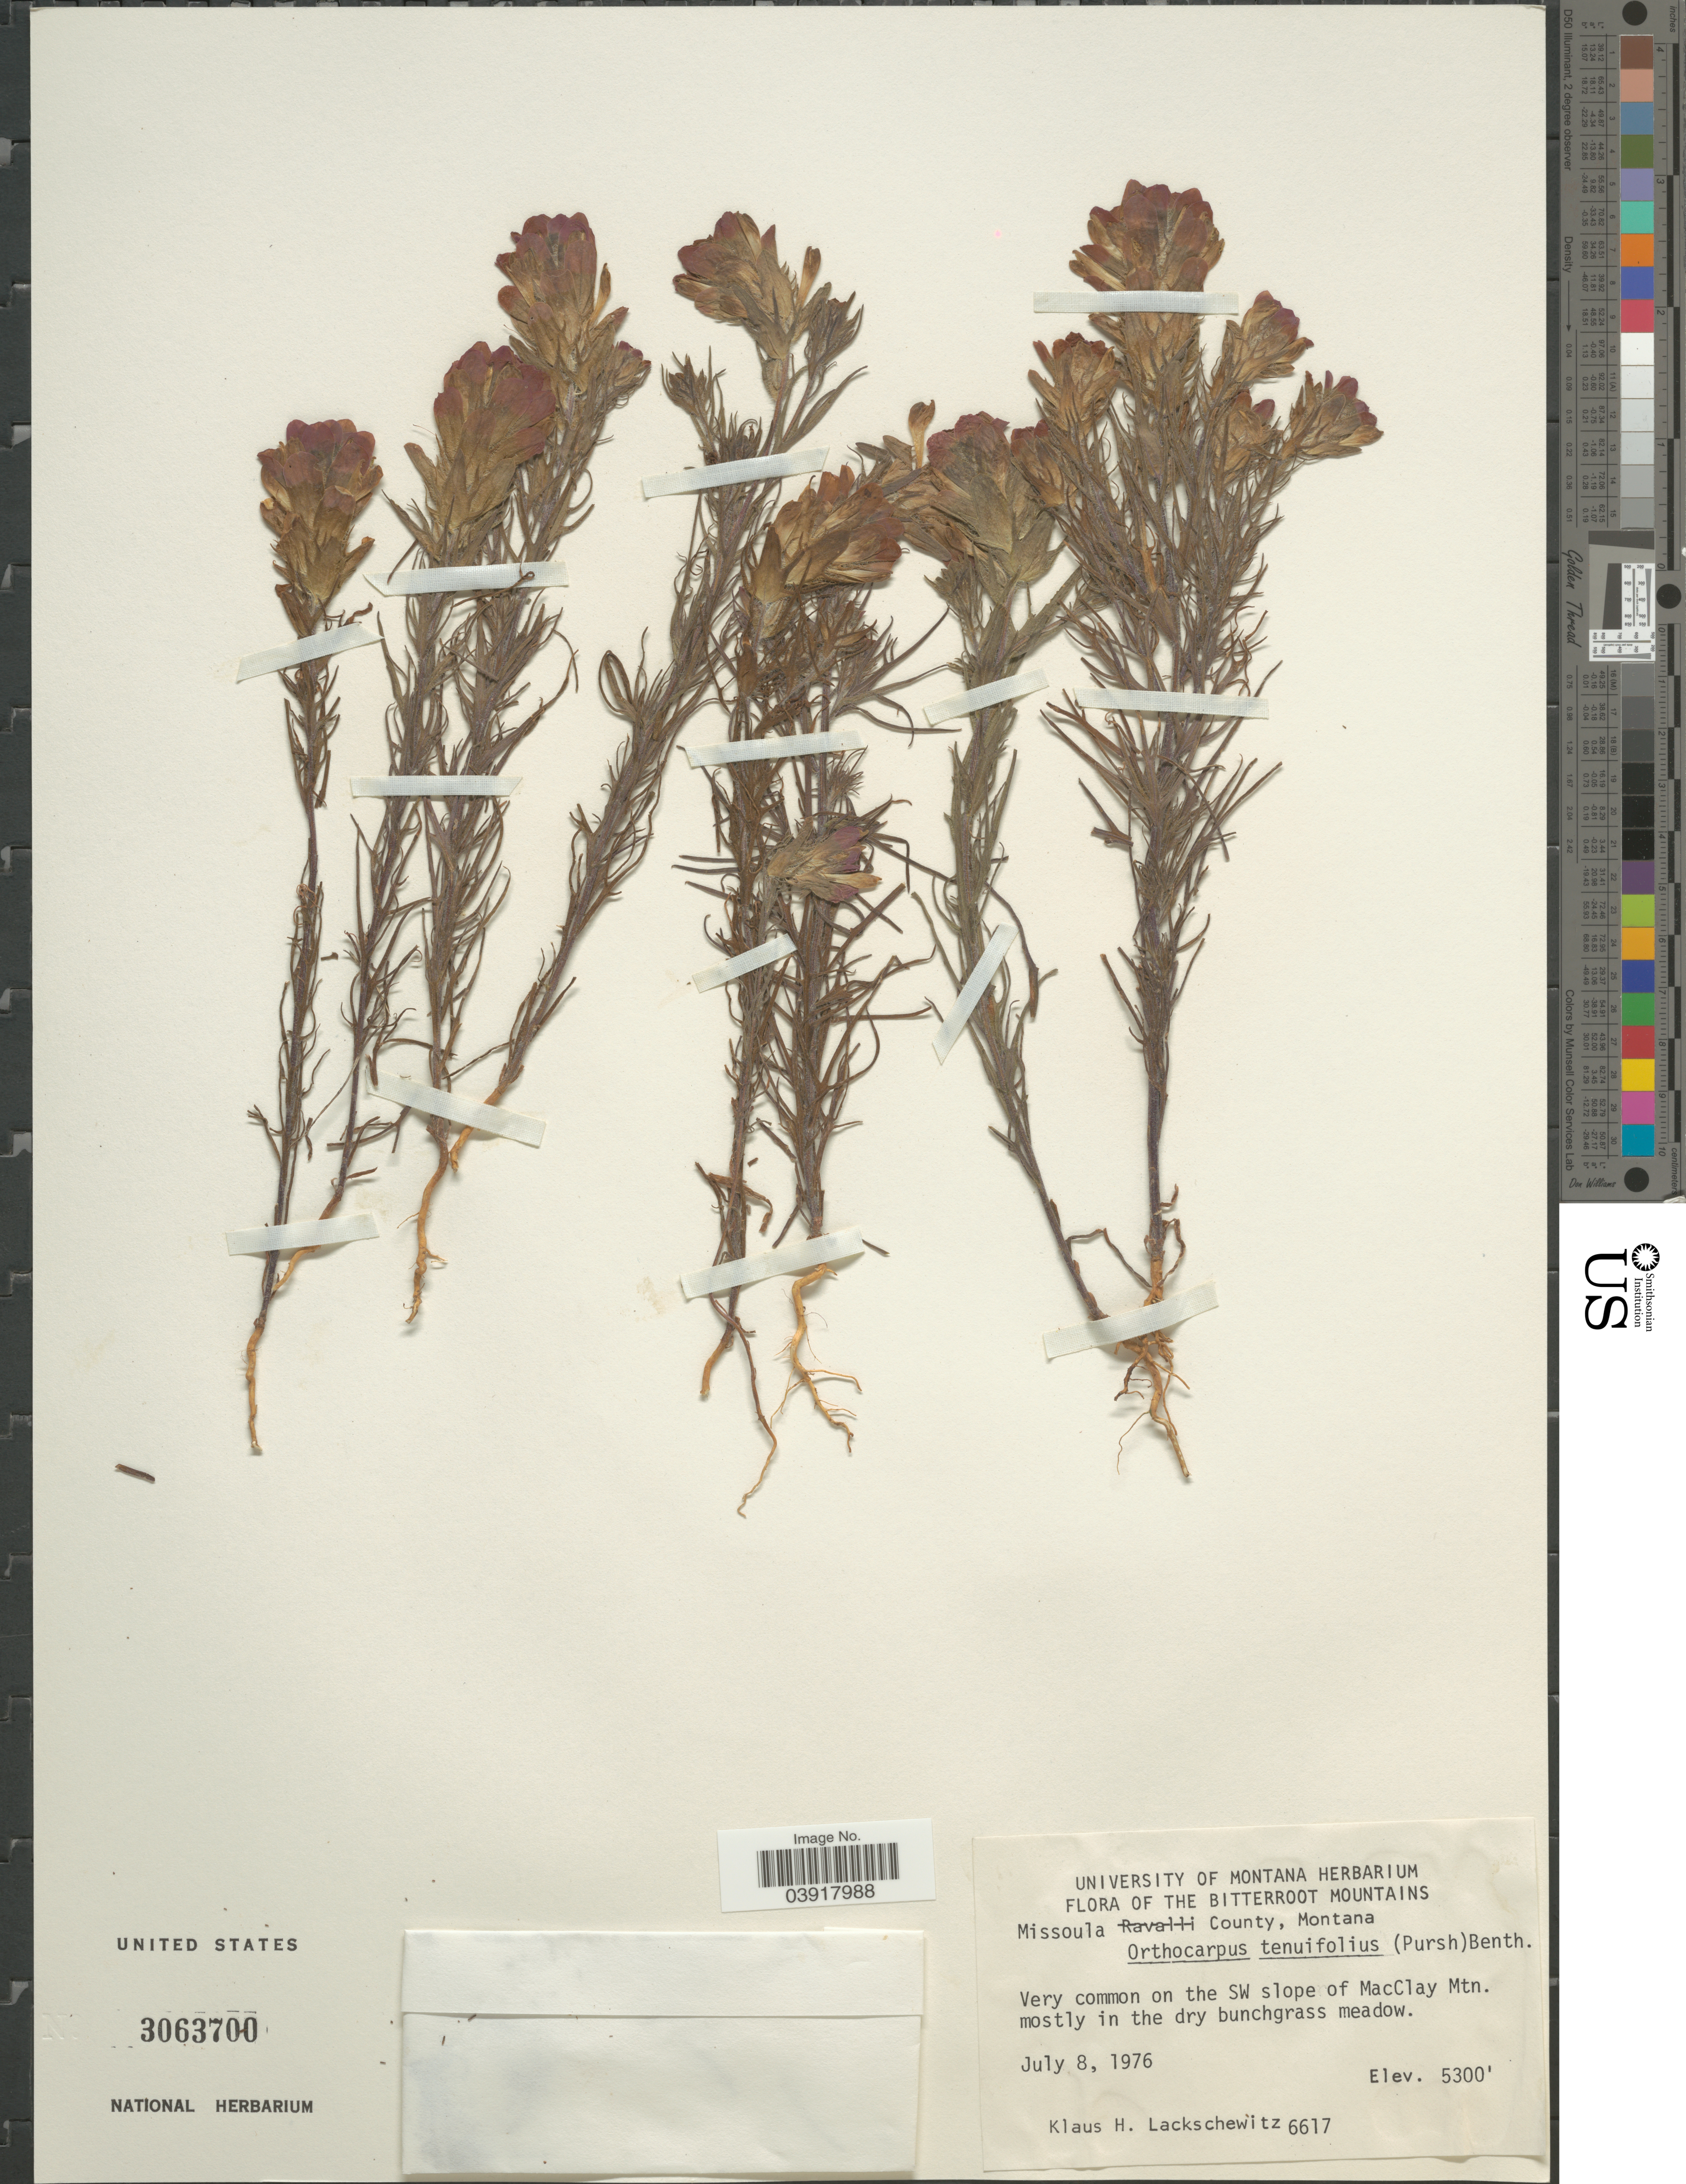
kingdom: Plantae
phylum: Tracheophyta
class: Magnoliopsida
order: Lamiales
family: Orobanchaceae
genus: Orthocarpus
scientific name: Orthocarpus tenuifolius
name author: (Pursh) Benth.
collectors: K. Lackschewitz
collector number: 6617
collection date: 1976-07-08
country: United States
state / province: Montana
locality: Bitterfoot Mountains. Missoula County. On the SW slope of MacClay Mtn. mostly in the dry bunchgrass meadow.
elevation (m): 1615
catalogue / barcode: US 3063700